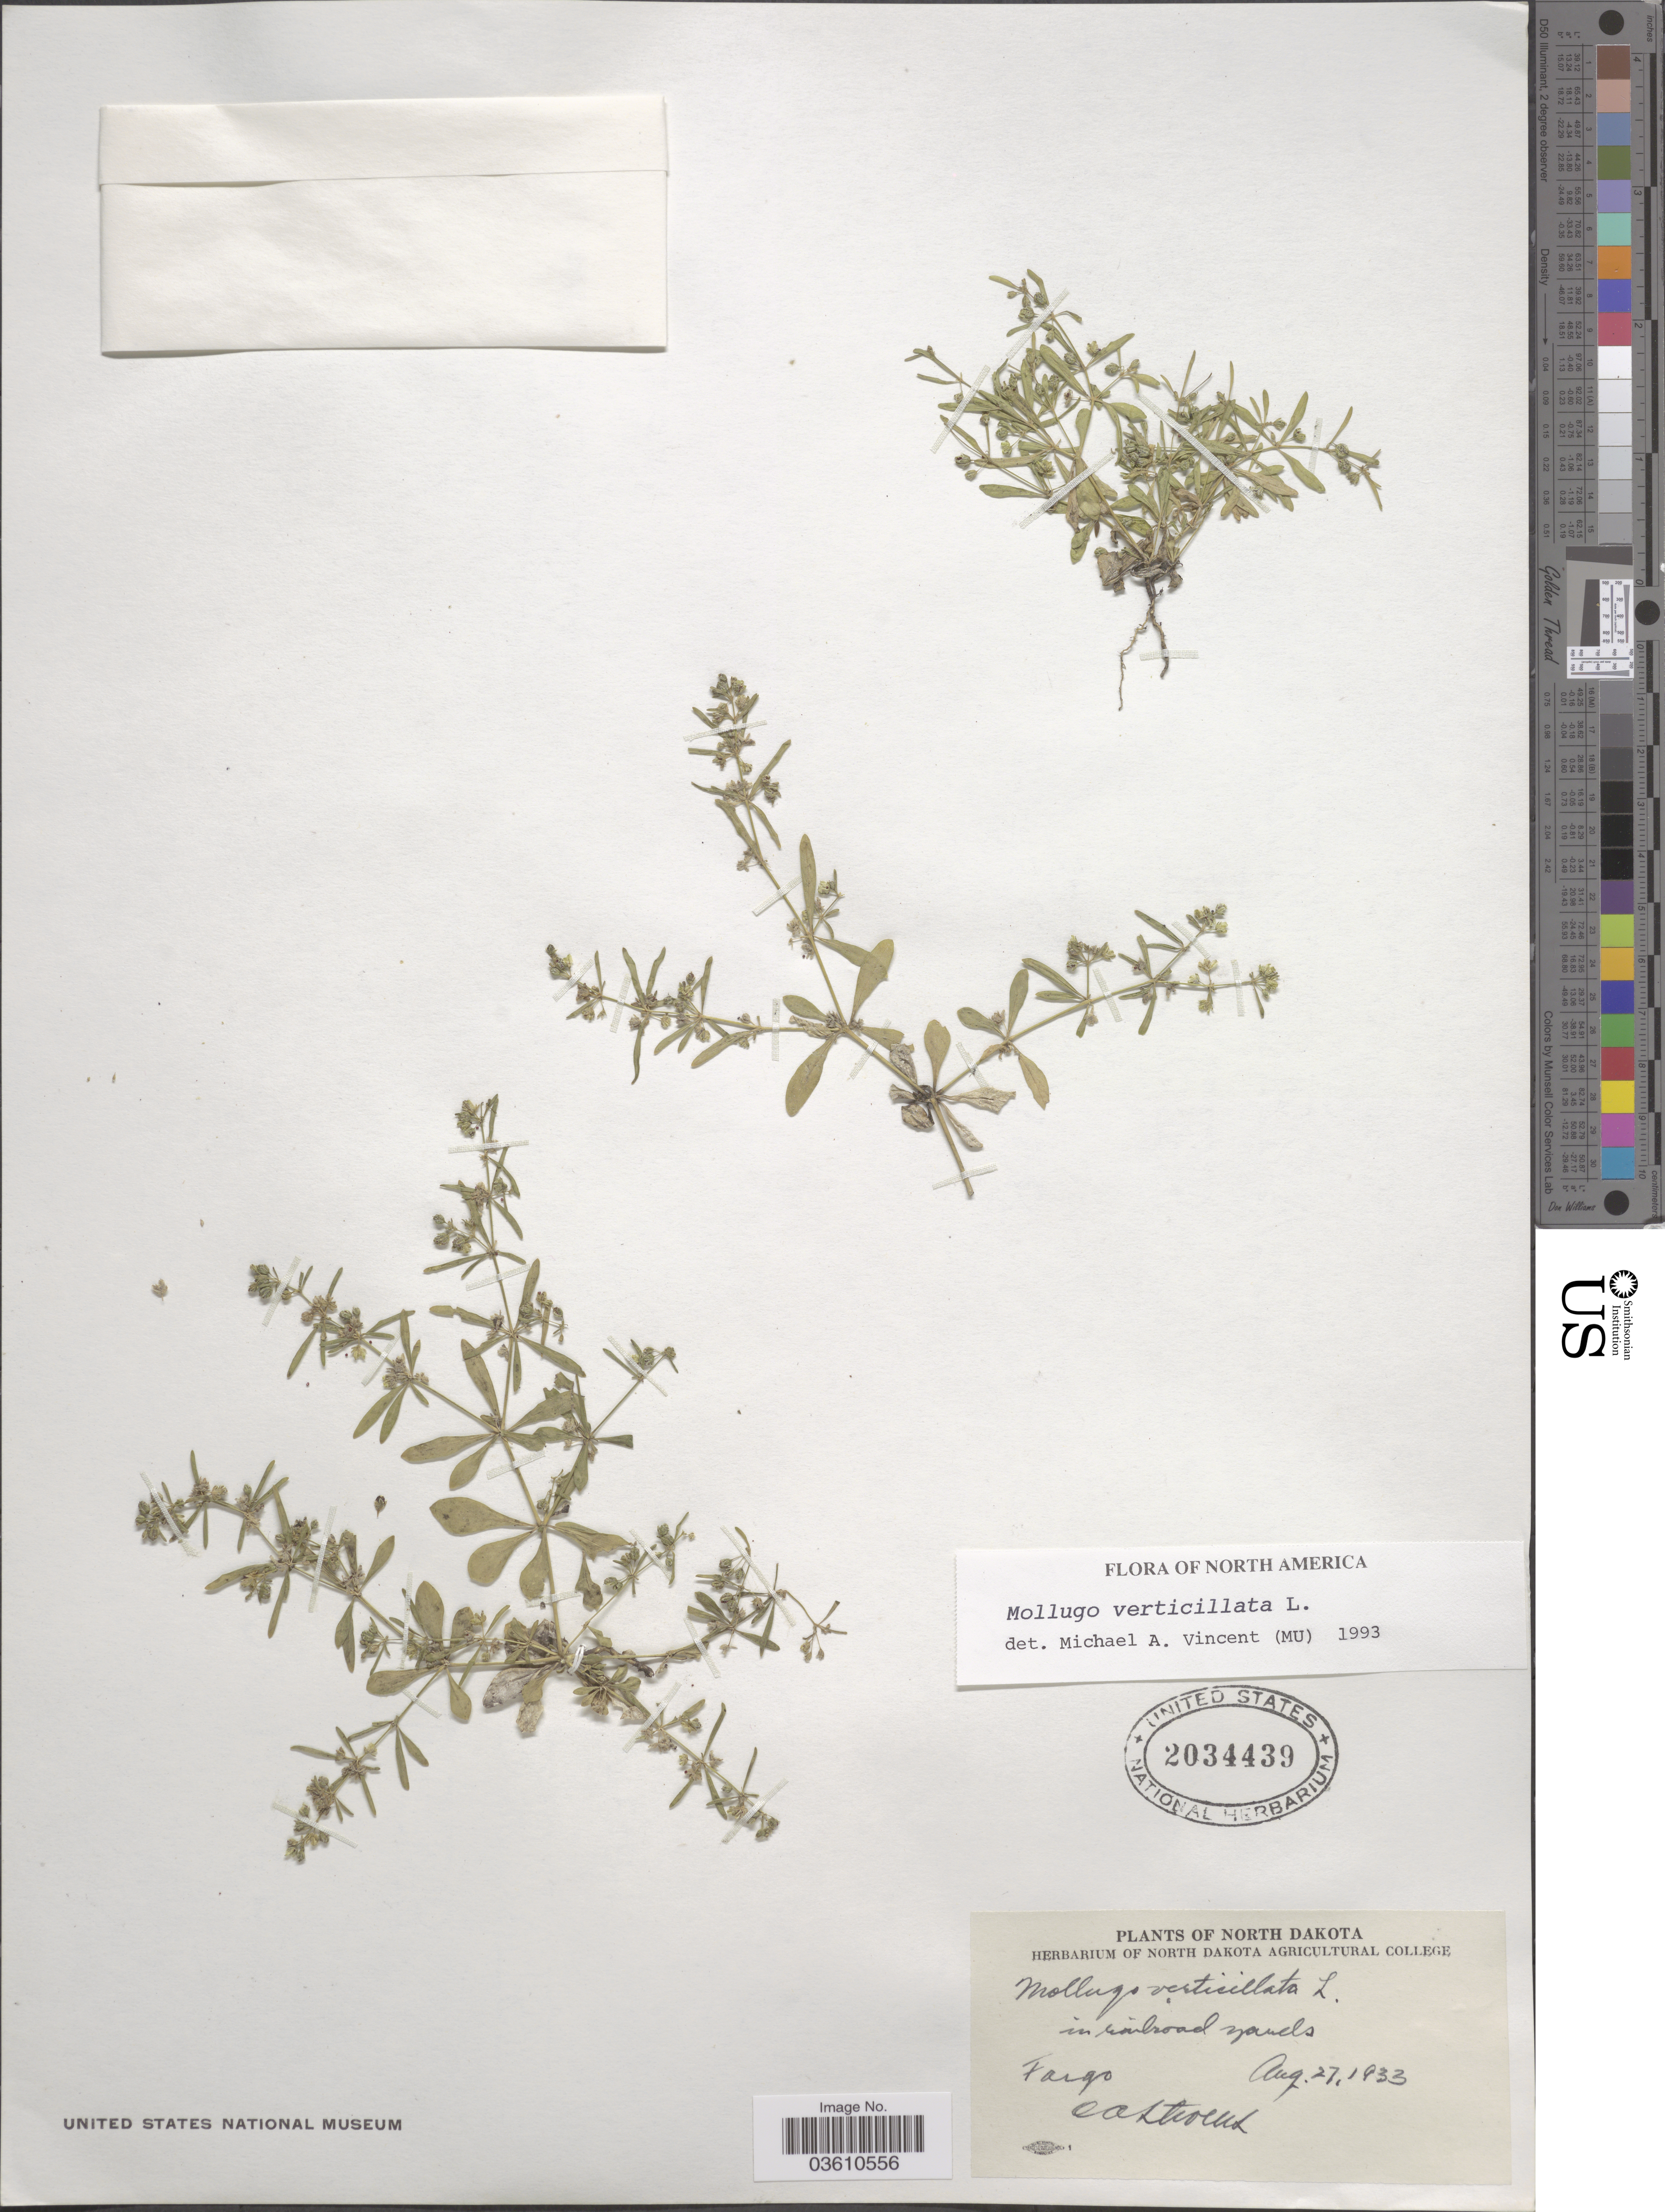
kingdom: Plantae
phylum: Tracheophyta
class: Magnoliopsida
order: Caryophyllales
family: Molluginaceae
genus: Mollugo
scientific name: Mollugo verticillata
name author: L.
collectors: O. A. Stevens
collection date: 1933-08-27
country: United States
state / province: North Dakota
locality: Fargo.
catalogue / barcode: US 2034439